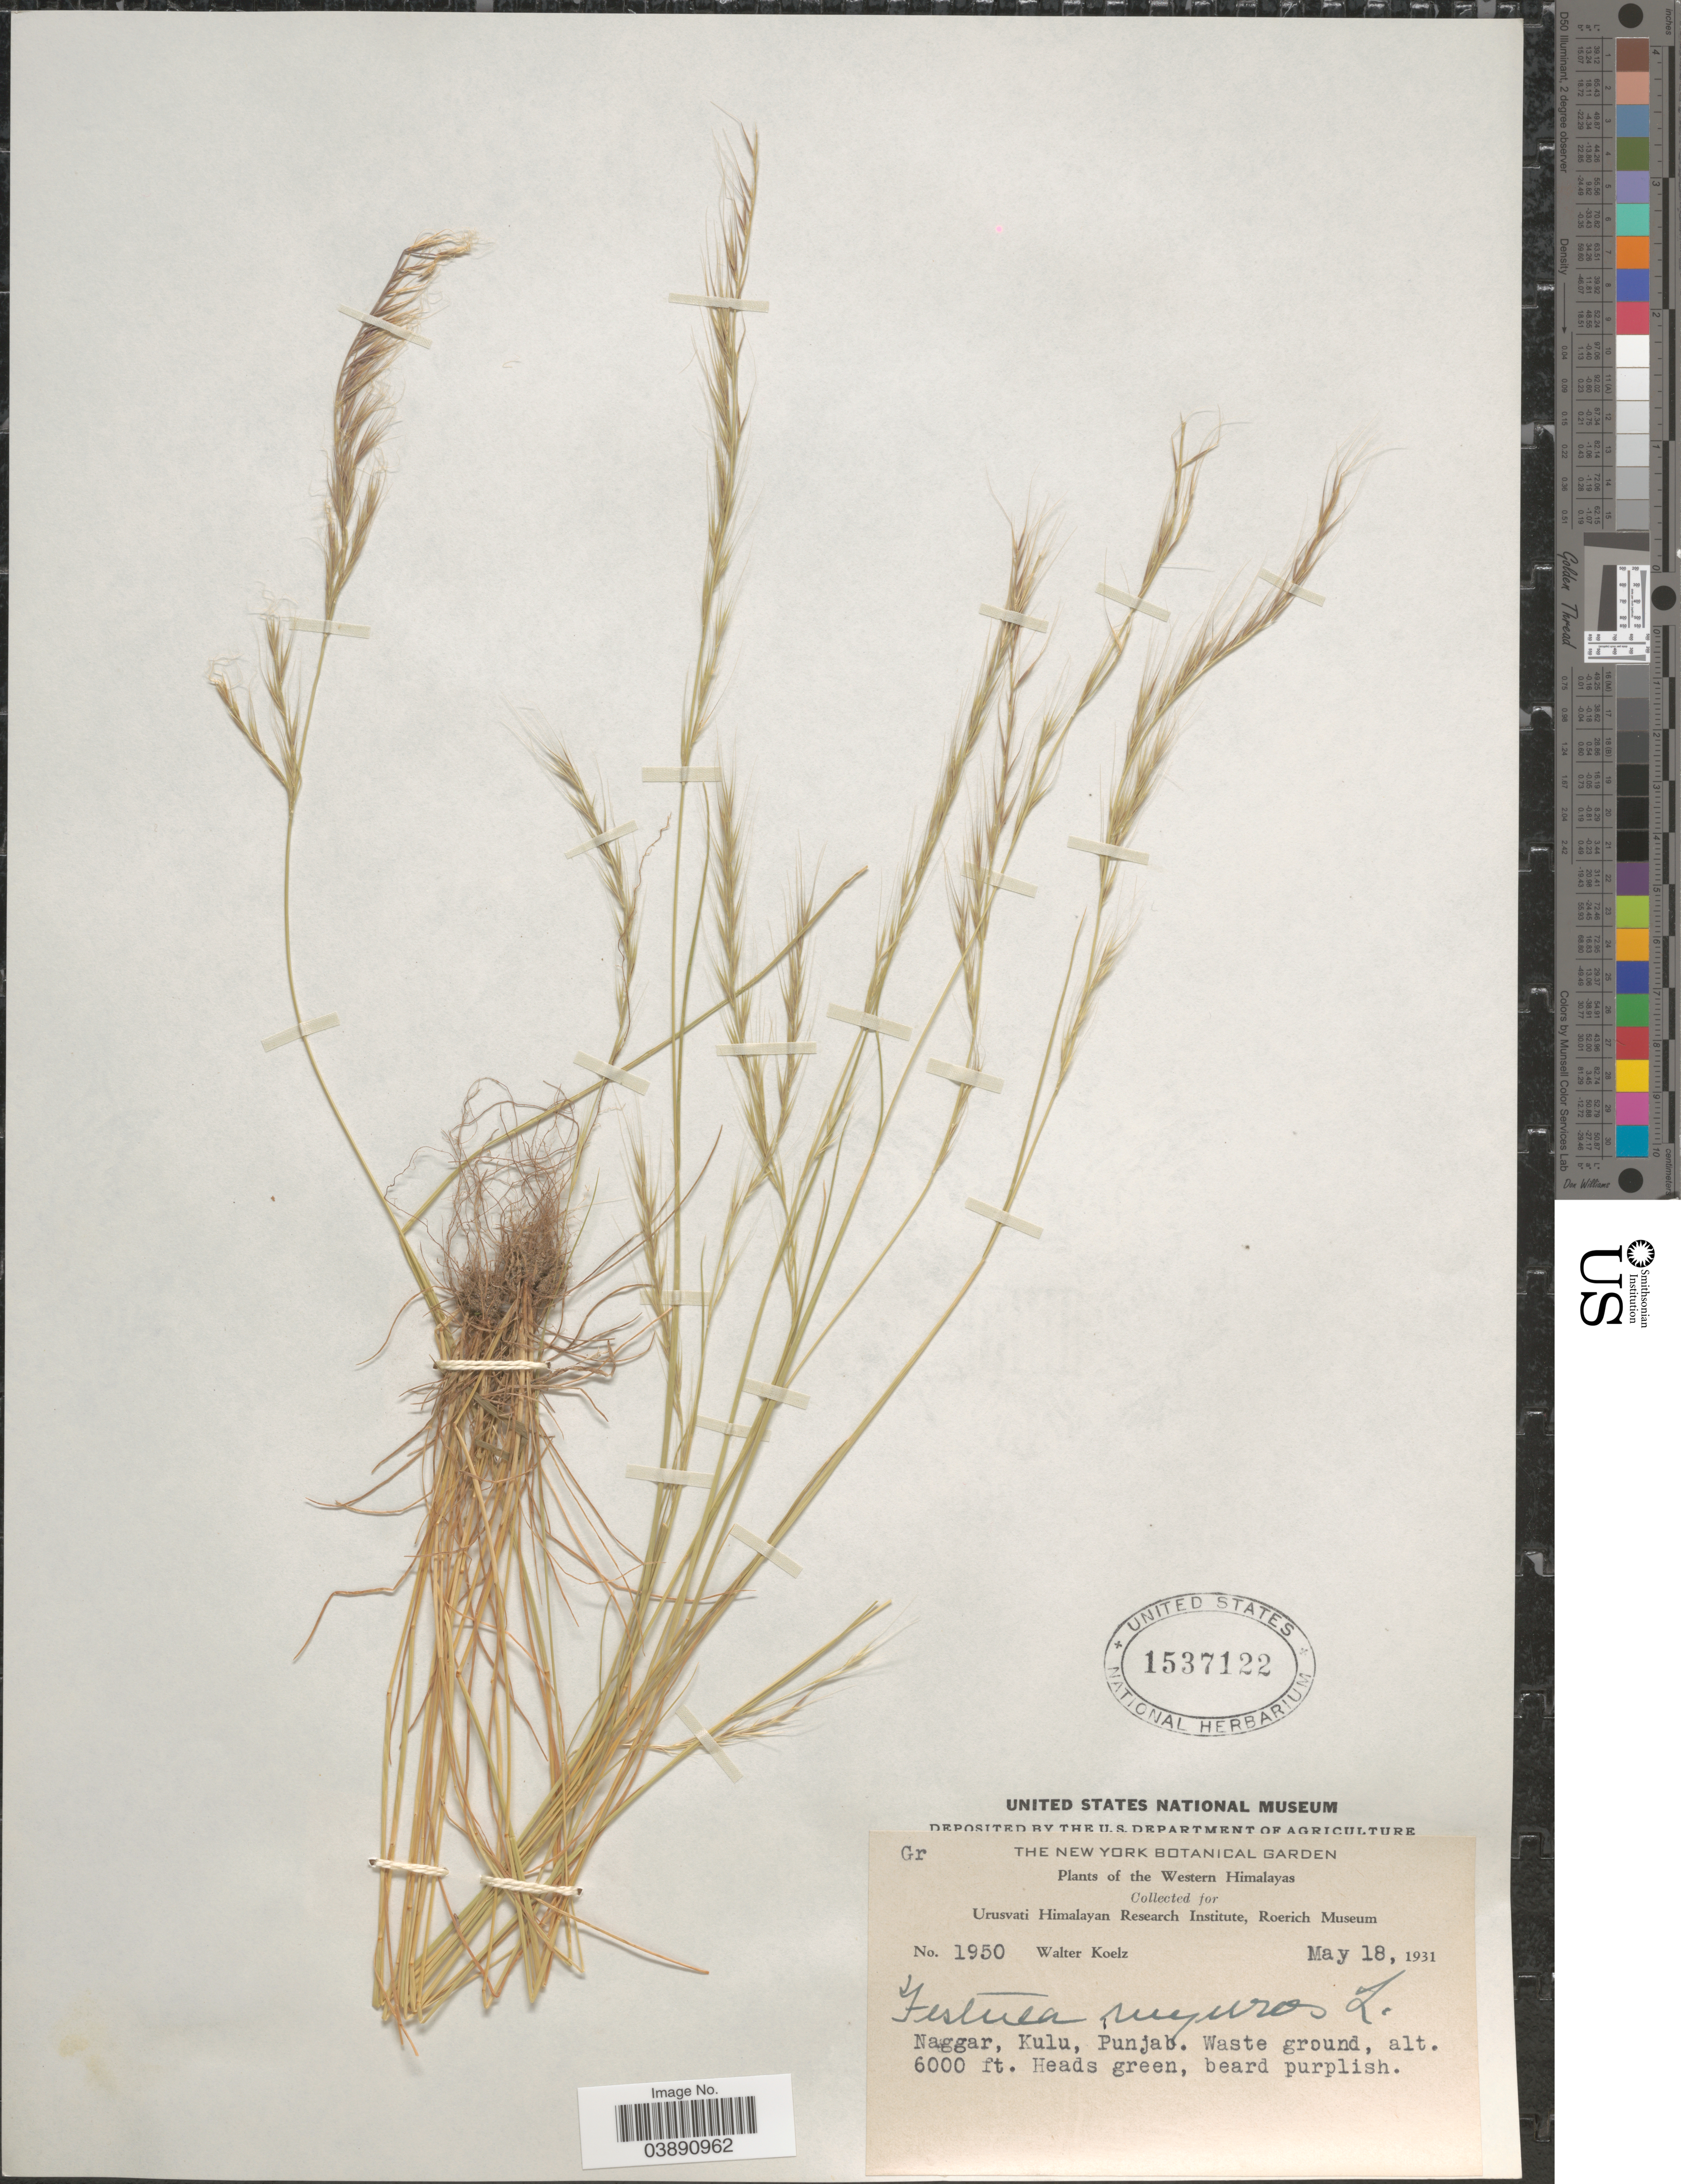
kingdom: Plantae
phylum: Tracheophyta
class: Liliopsida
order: Poales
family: Poaceae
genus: Festuca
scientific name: Festuca myuros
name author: L.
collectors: W. N. Koelz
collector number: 1950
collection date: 1931-05-18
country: India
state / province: Punjab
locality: Western Himalayas. Naggar, Kulu.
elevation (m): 1829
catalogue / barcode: US 1537122